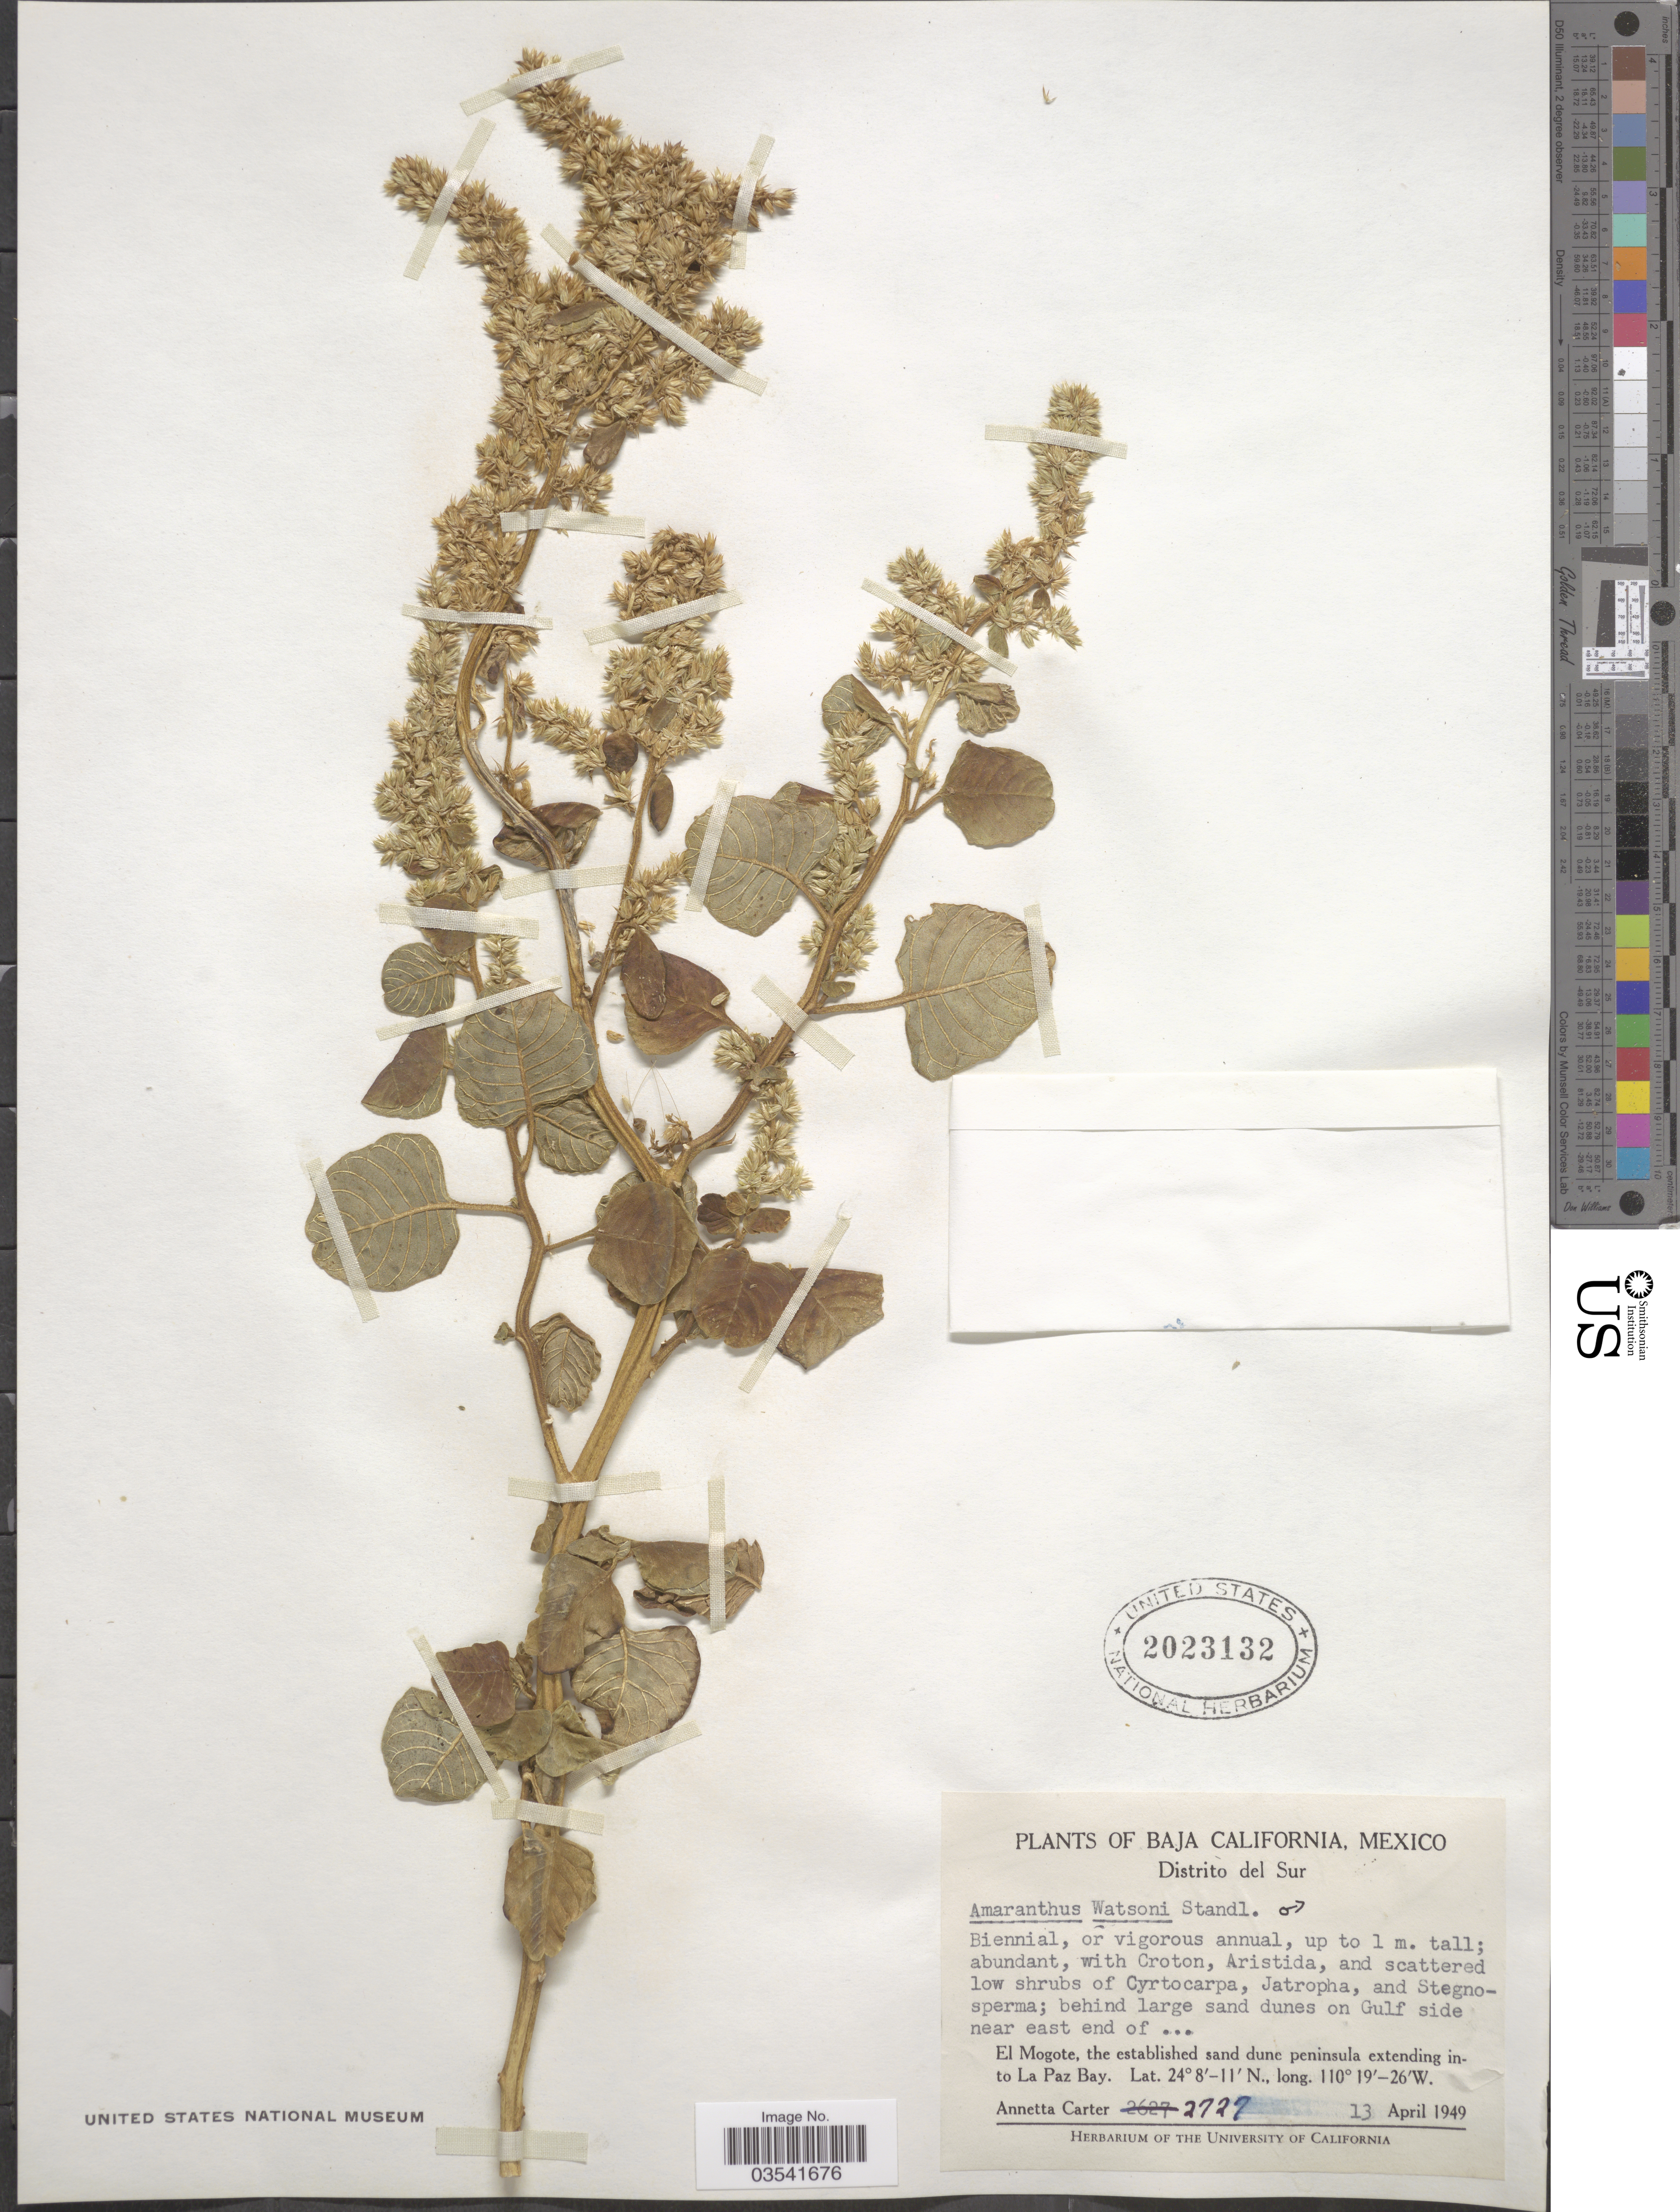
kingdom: Plantae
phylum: Tracheophyta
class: Magnoliopsida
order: Caryophyllales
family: Amaranthaceae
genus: Amaranthus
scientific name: Amaranthus watsonii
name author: Standl.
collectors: A. Carter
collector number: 2727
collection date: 1949-04-13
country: Mexico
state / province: Baja California Sur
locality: Distrito del Sur. Behind large sand dunes on Gulf side near east end of El Mogote, the established san dune peninsula extending into La Paz Bay.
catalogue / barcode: US 2023132